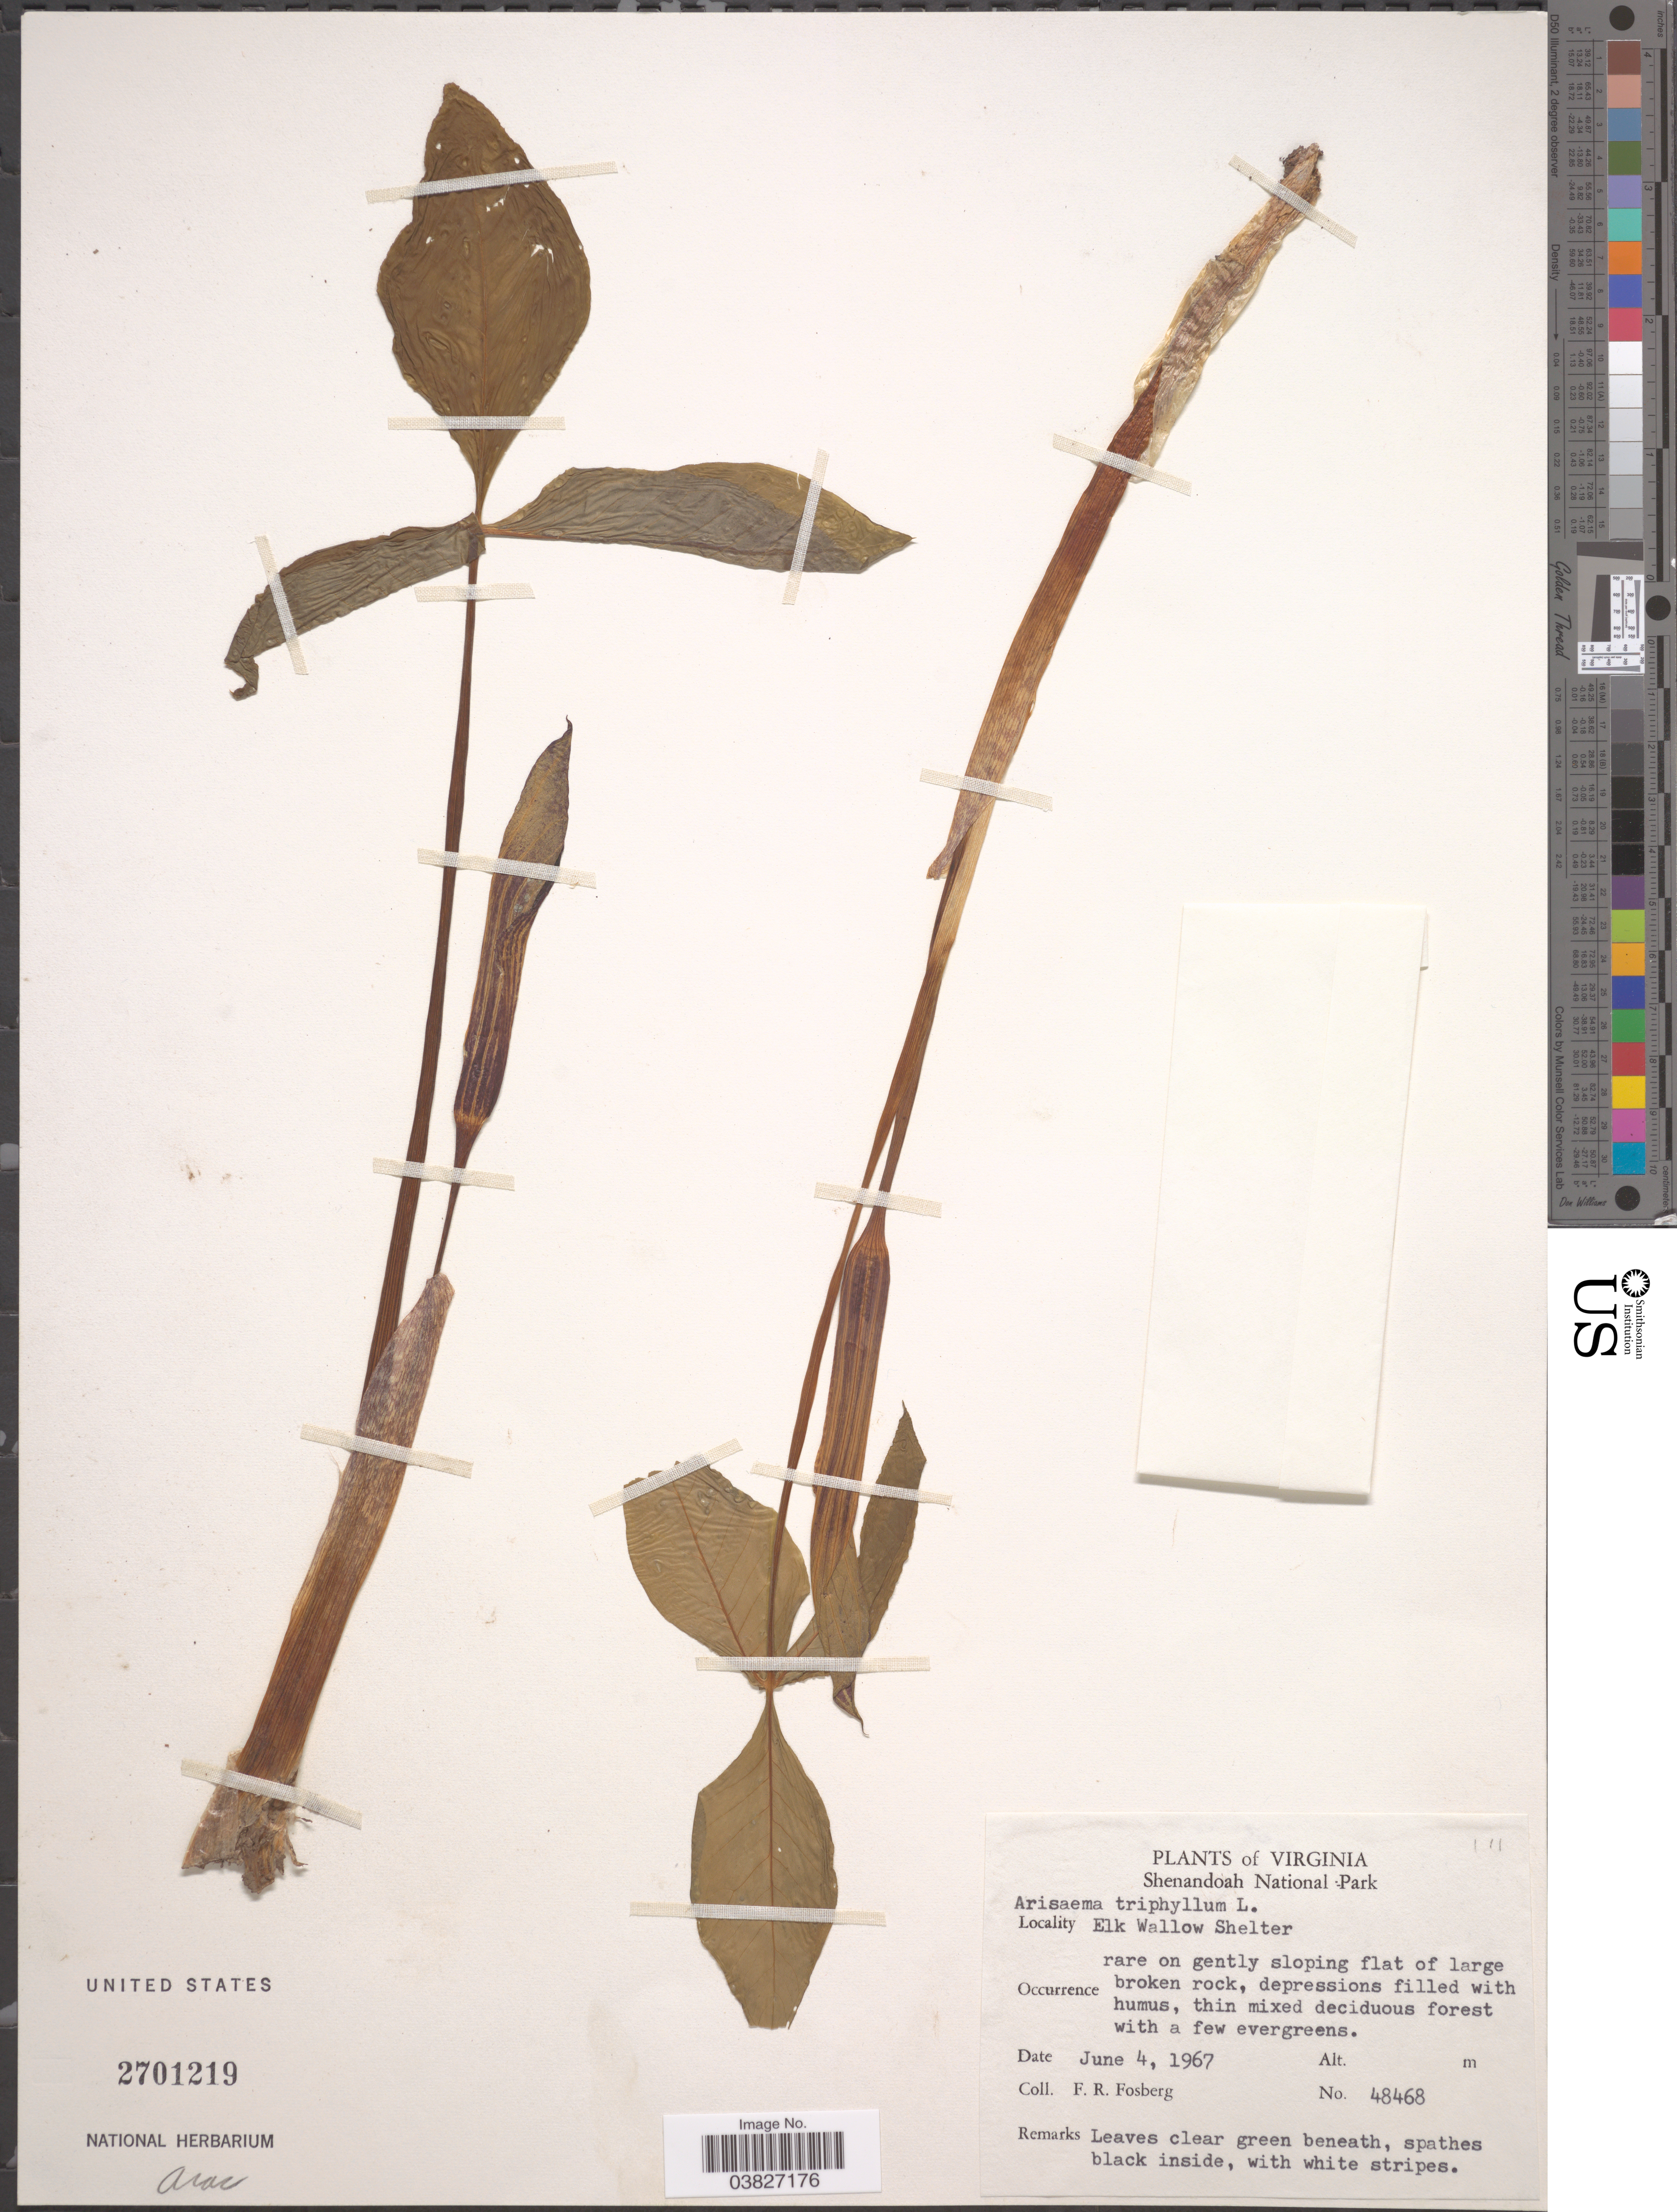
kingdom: Plantae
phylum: Tracheophyta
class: Liliopsida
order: Alismatales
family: Araceae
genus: Arisaema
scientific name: Arisaema triphyllum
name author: (L.) Schott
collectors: F. R. Fosberg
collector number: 48468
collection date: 1967-06-04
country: United States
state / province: Virginia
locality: Shenandoah National Park. Elk Wallow Shelter.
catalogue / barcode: US 2701219